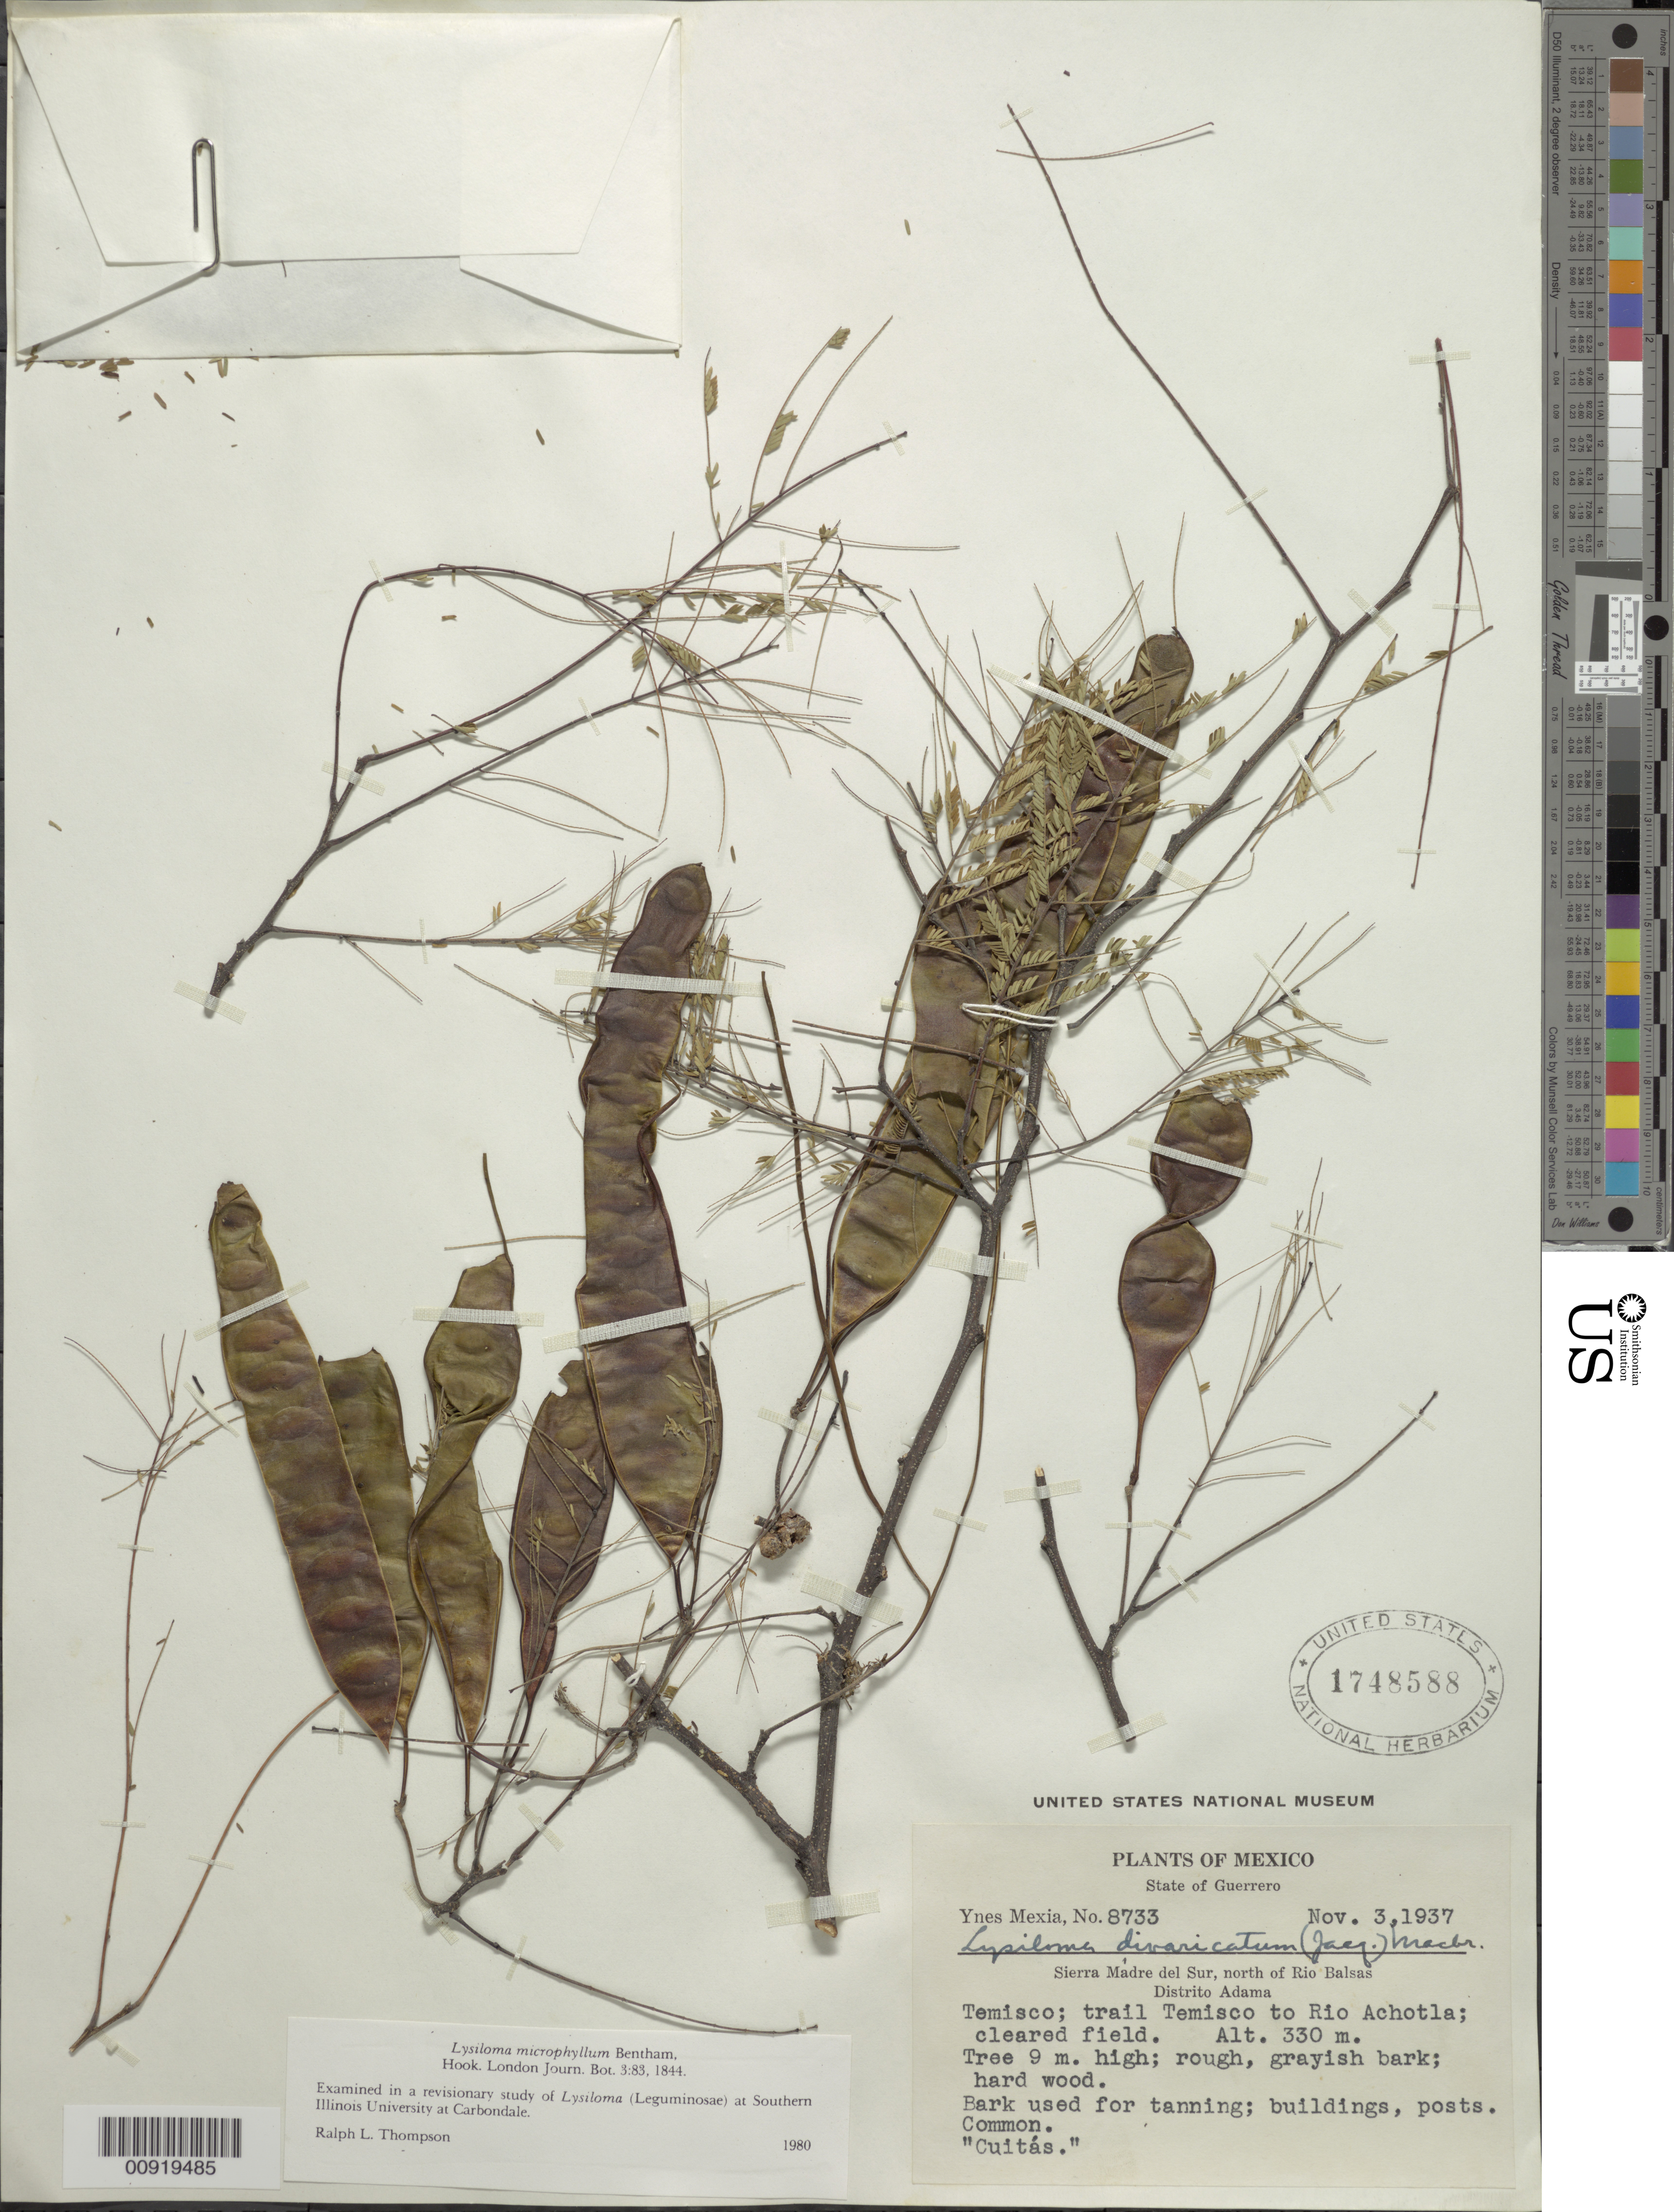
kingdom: Plantae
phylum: Tracheophyta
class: Magnoliopsida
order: Fabales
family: Fabaceae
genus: Lysiloma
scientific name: Lysiloma microphyllum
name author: Benth.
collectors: Y. Mexia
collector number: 8733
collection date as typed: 03 Nov 1937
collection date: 1937-11-03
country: Mexico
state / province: Guerrero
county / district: Adama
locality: Temisco; trail Temisco to Río Achotla. Sierra Madre del Sur, north of Río Balsas, Distrito Adama, Guerrero.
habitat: Cleared field.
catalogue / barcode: US 1748588